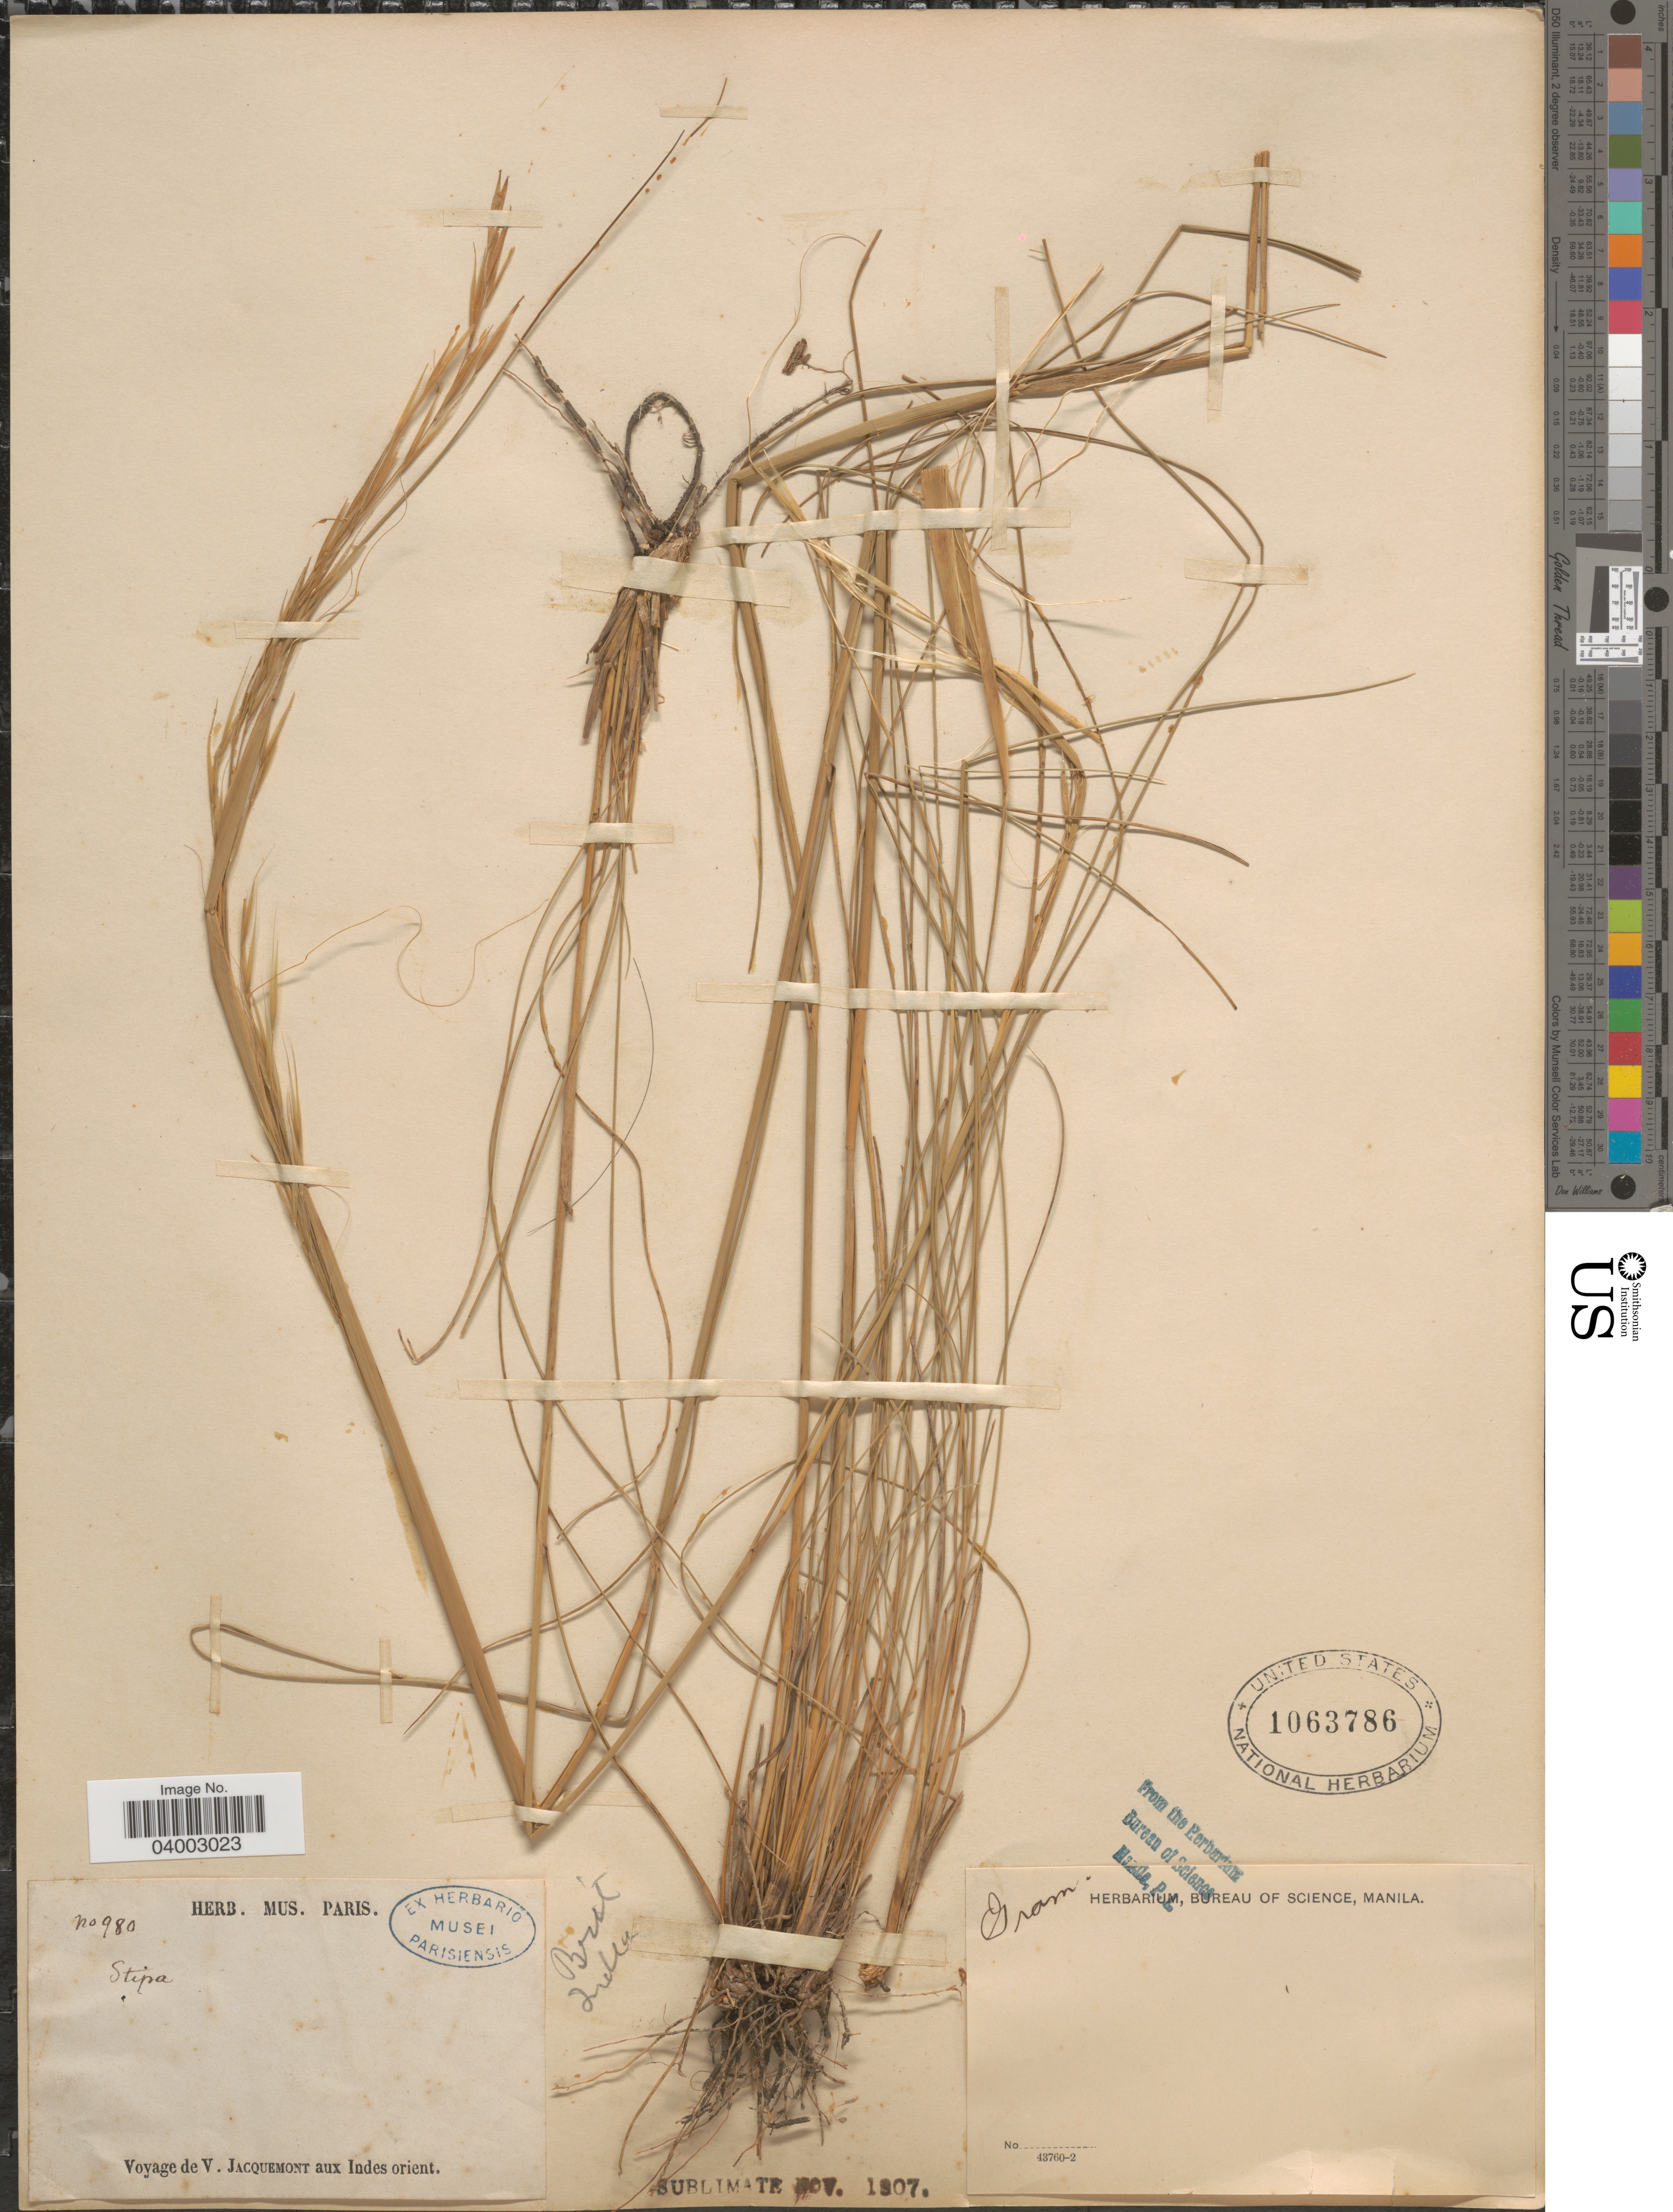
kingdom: Plantae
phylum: Tracheophyta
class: Liliopsida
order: Poales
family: Poaceae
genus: Stipa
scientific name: Stipa sp.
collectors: V. Jacquemont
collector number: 980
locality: Brit India. Indes orient.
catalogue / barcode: US 1063786